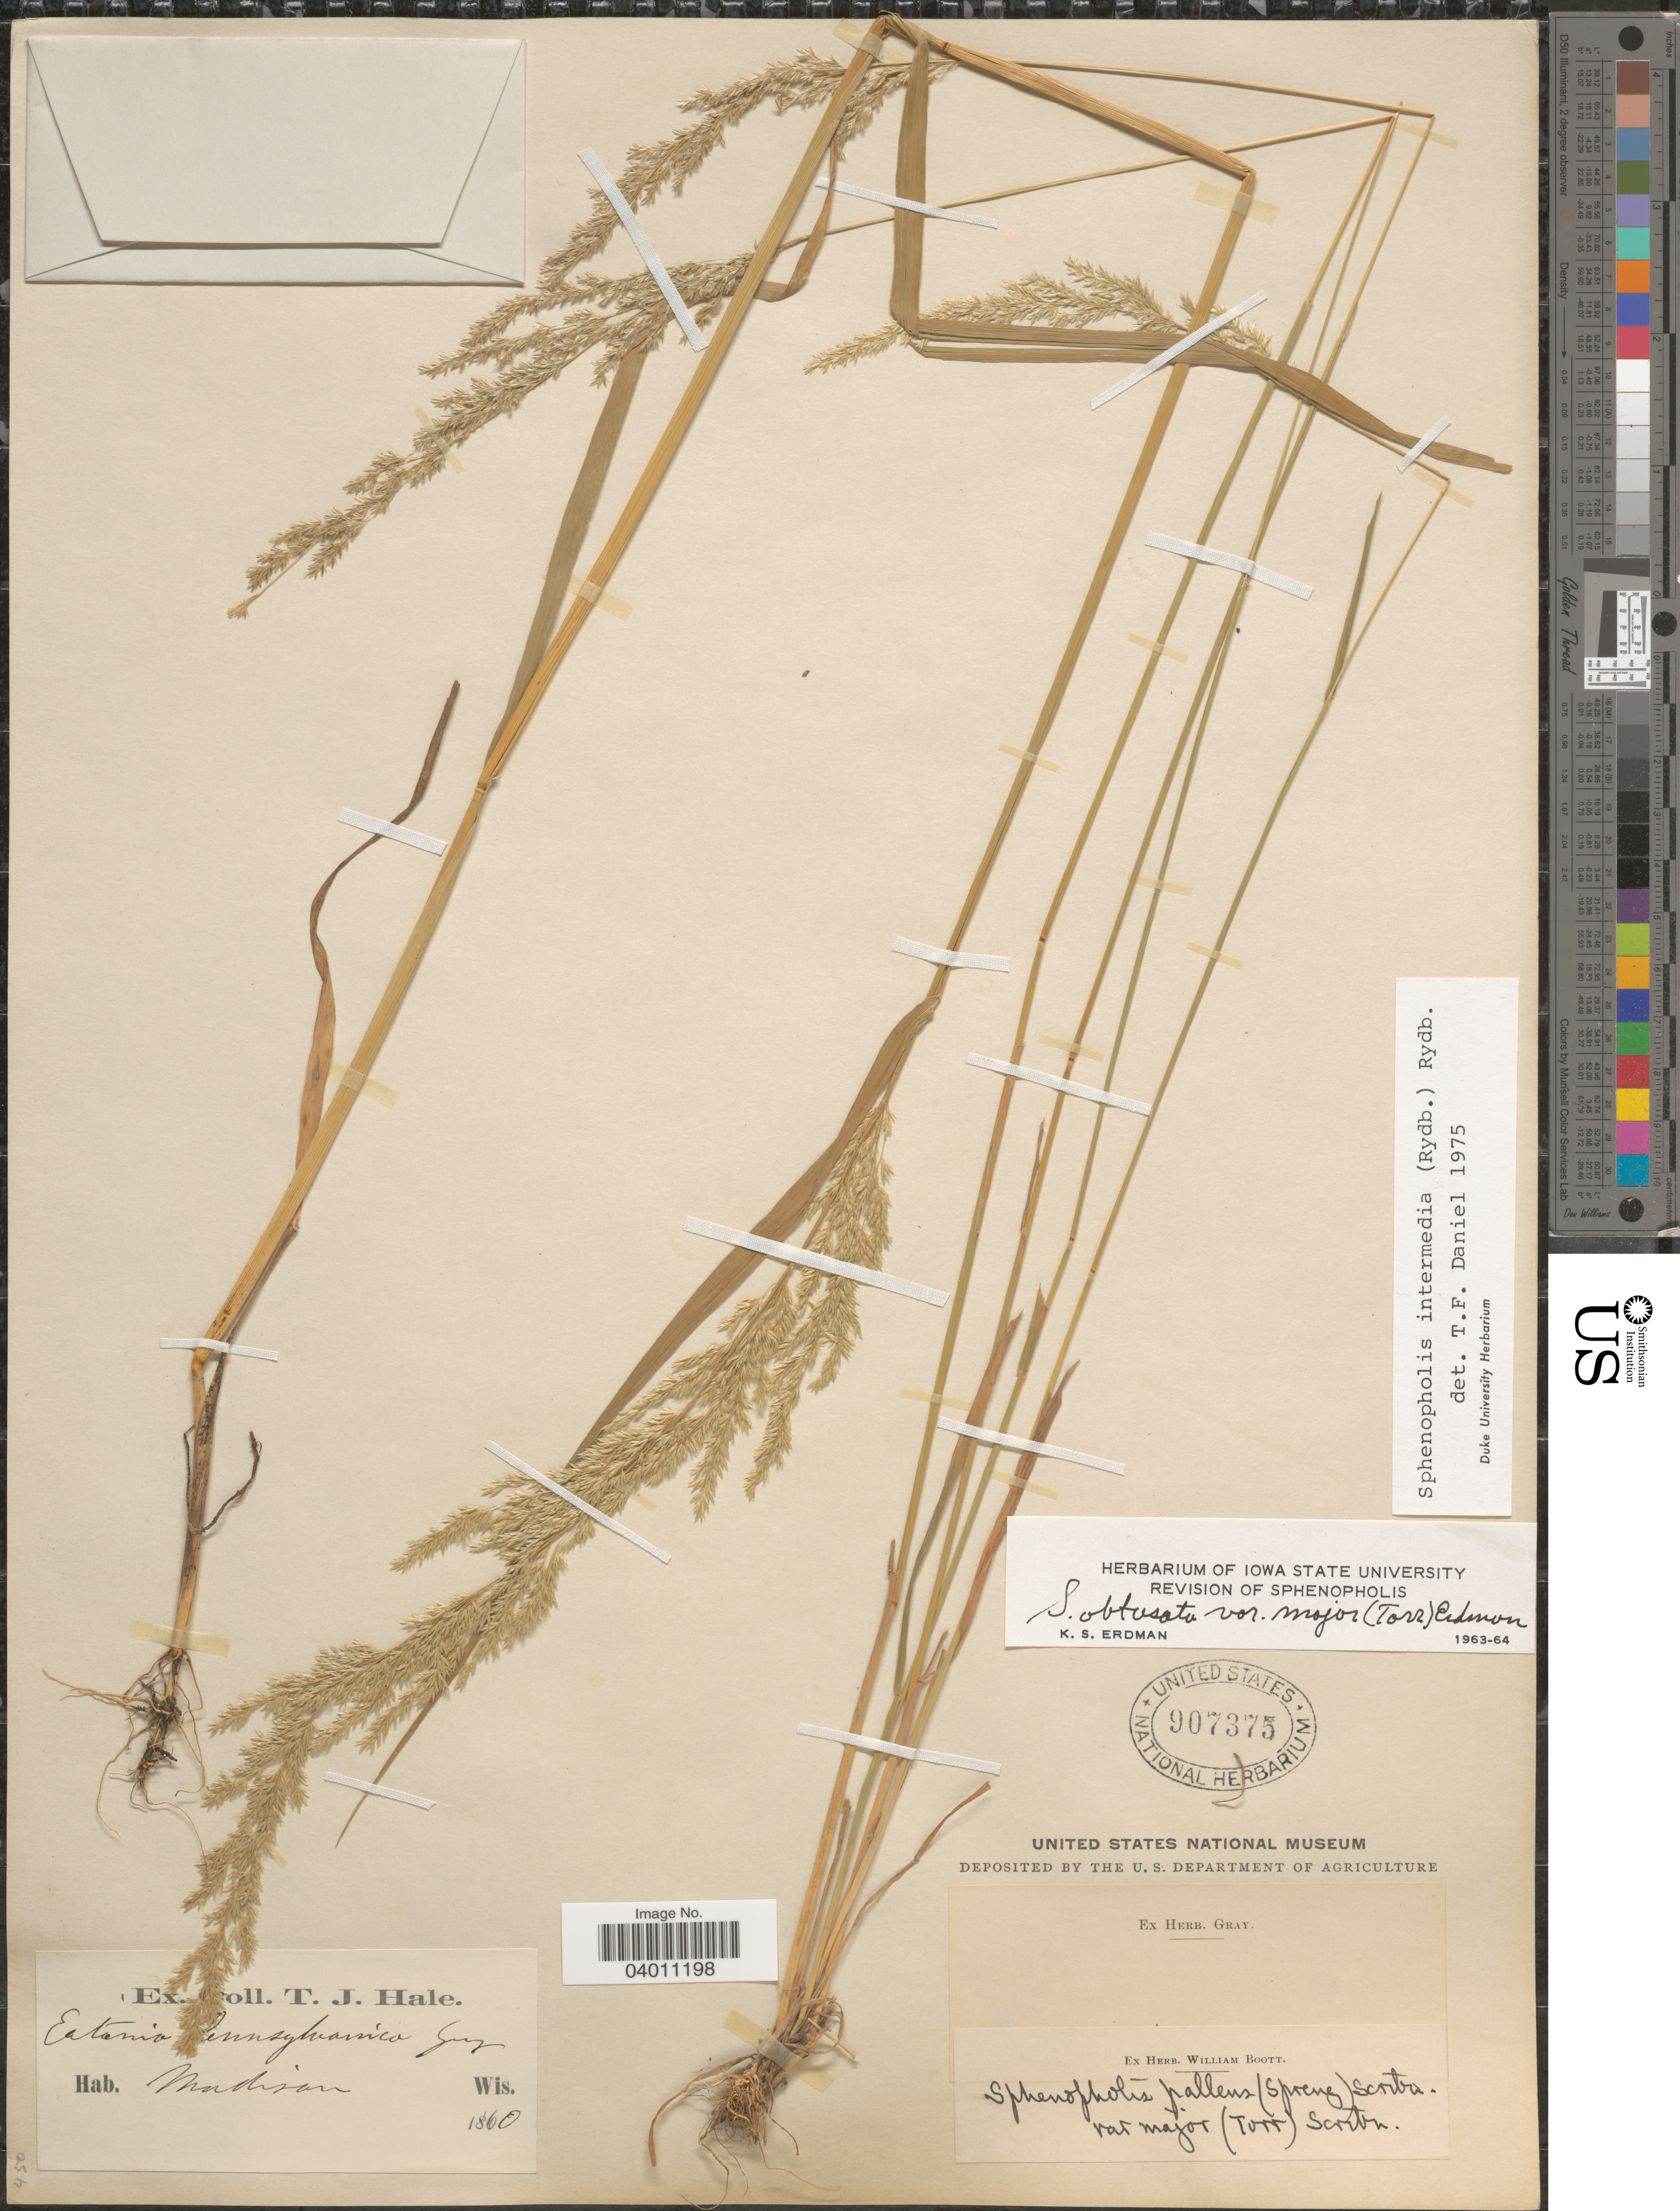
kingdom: Plantae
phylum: Tracheophyta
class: Liliopsida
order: Poales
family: Poaceae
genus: Sphenopholis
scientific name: Sphenopholis intermedia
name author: (Rydb.) Rydb.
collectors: T. Hale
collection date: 1860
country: United States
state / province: Wisconsin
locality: Madison.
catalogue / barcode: US 907375